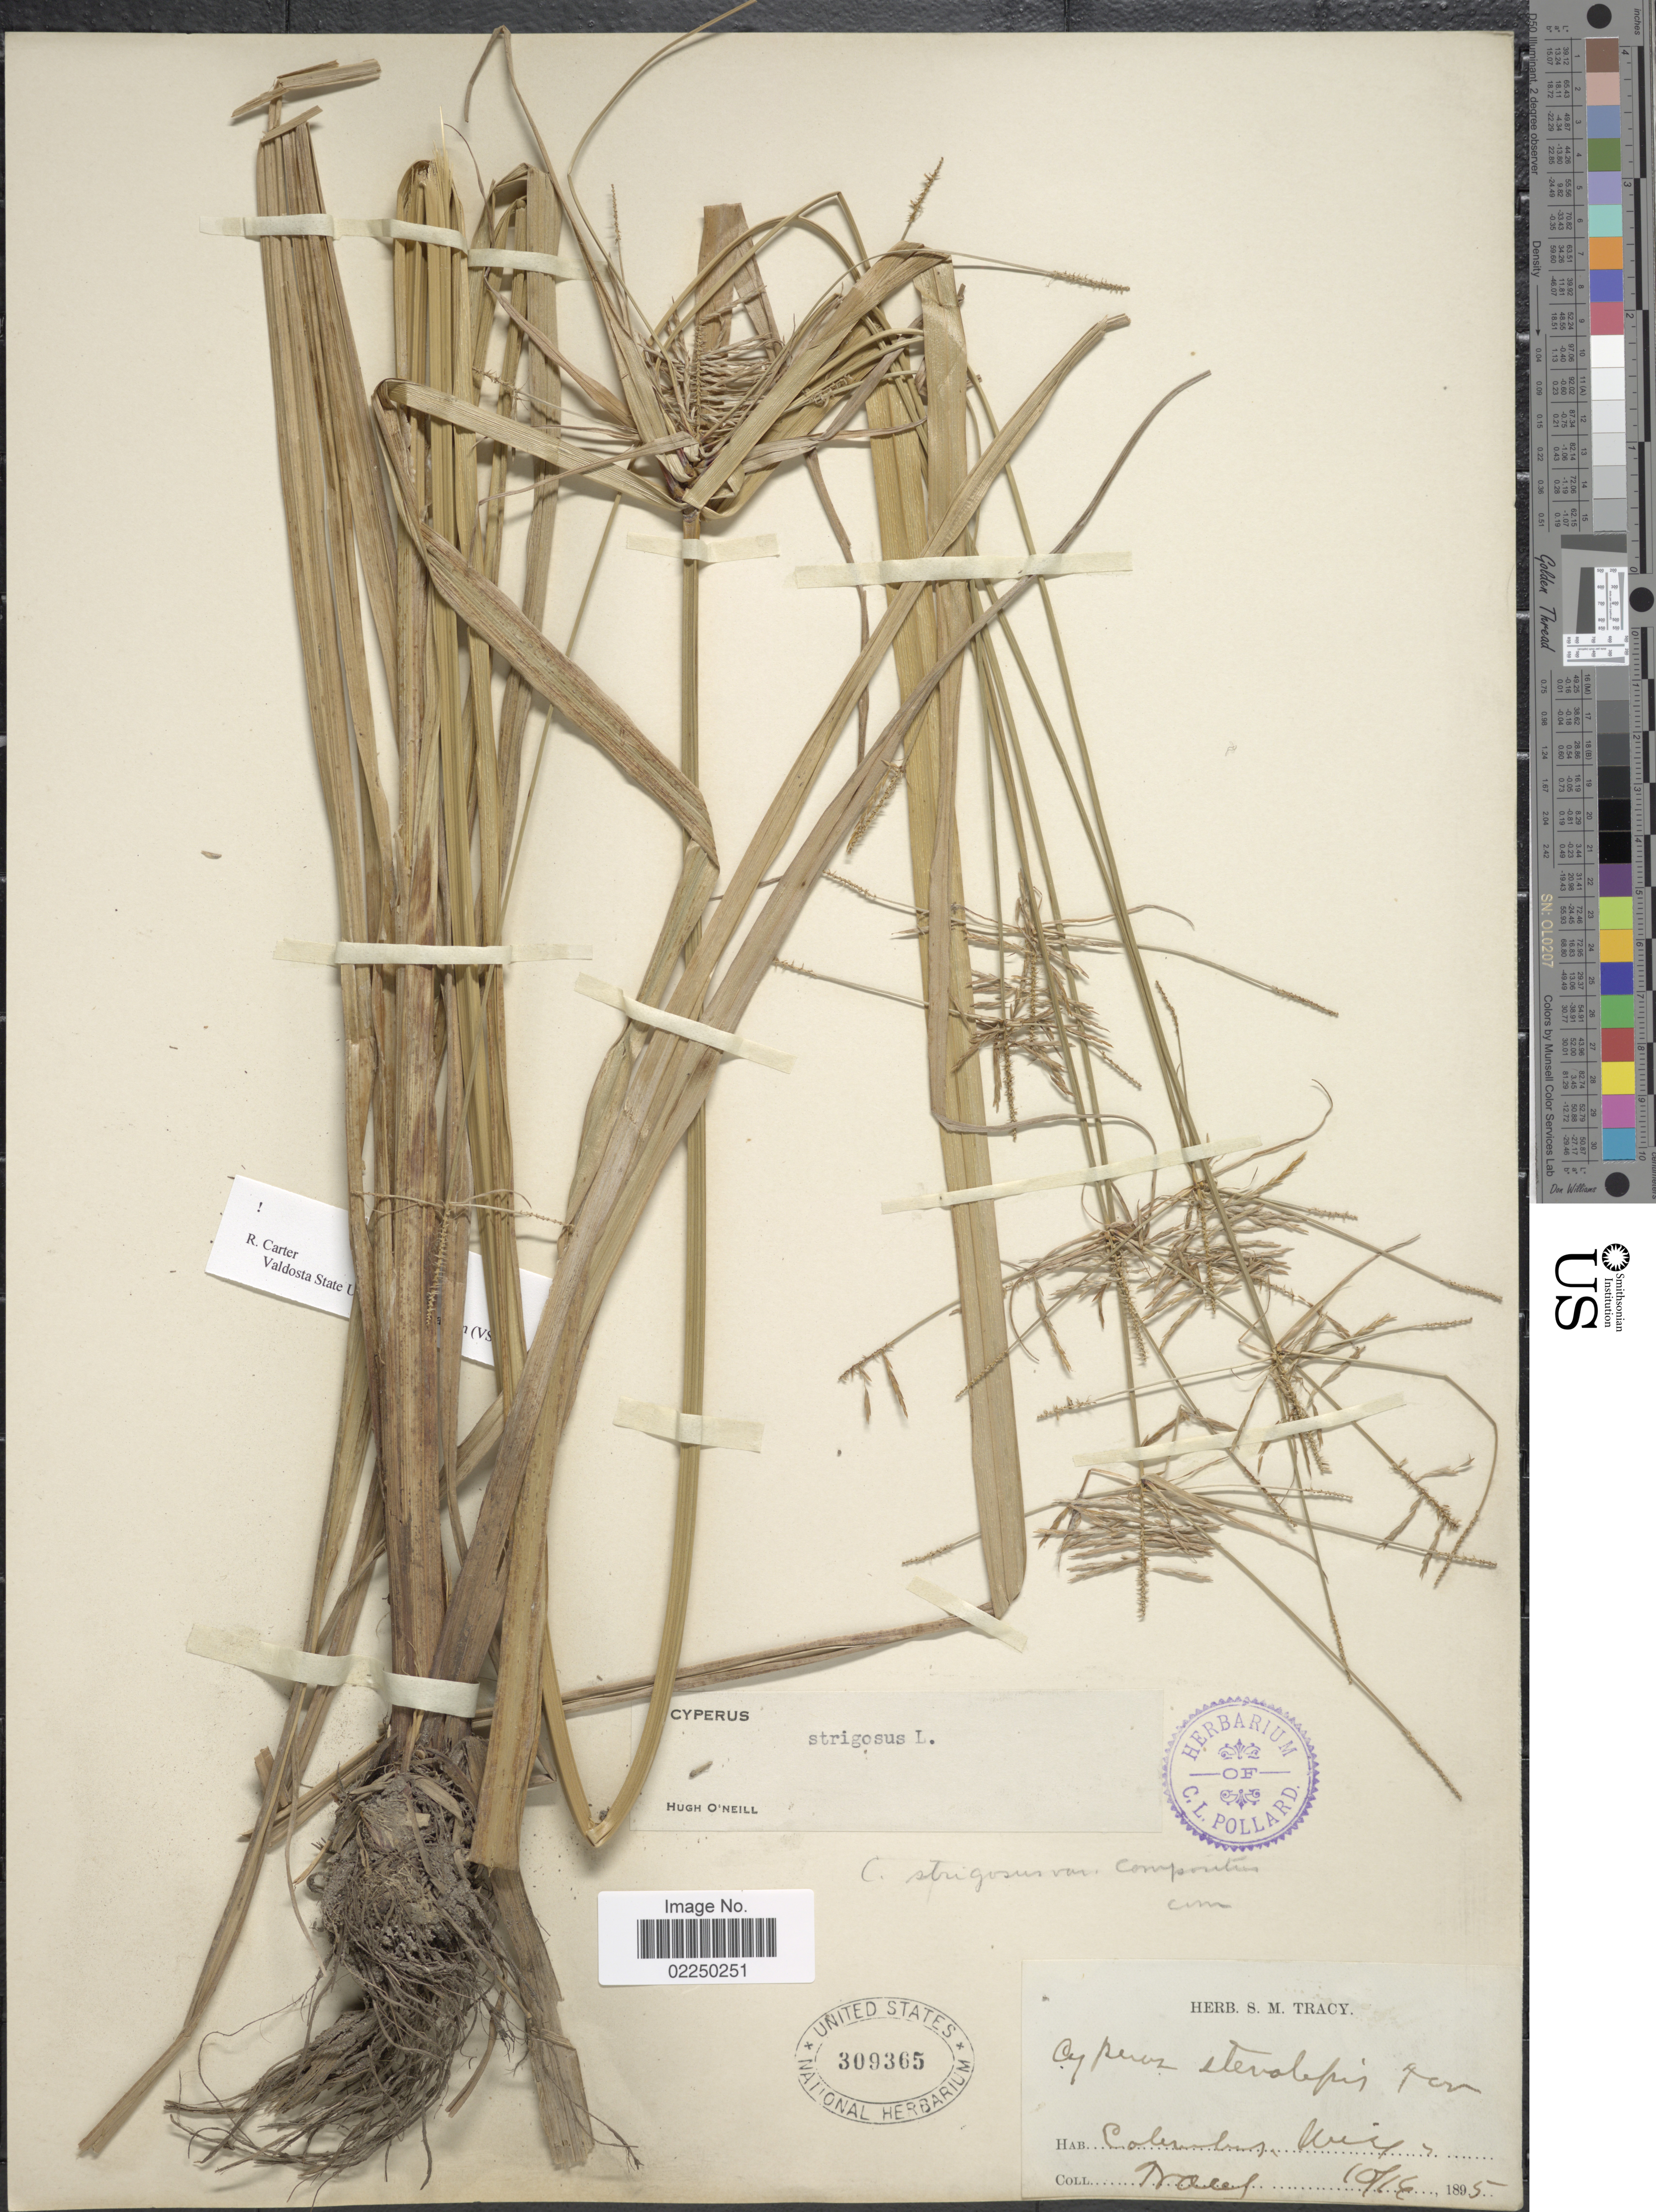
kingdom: Plantae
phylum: Tracheophyta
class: Liliopsida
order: Poales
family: Cyperaceae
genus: Cyperus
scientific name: Cyperus strigosus L.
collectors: -. Tracy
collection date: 1895-10-16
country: United States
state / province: Mississippi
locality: Columbus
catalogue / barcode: US 309365